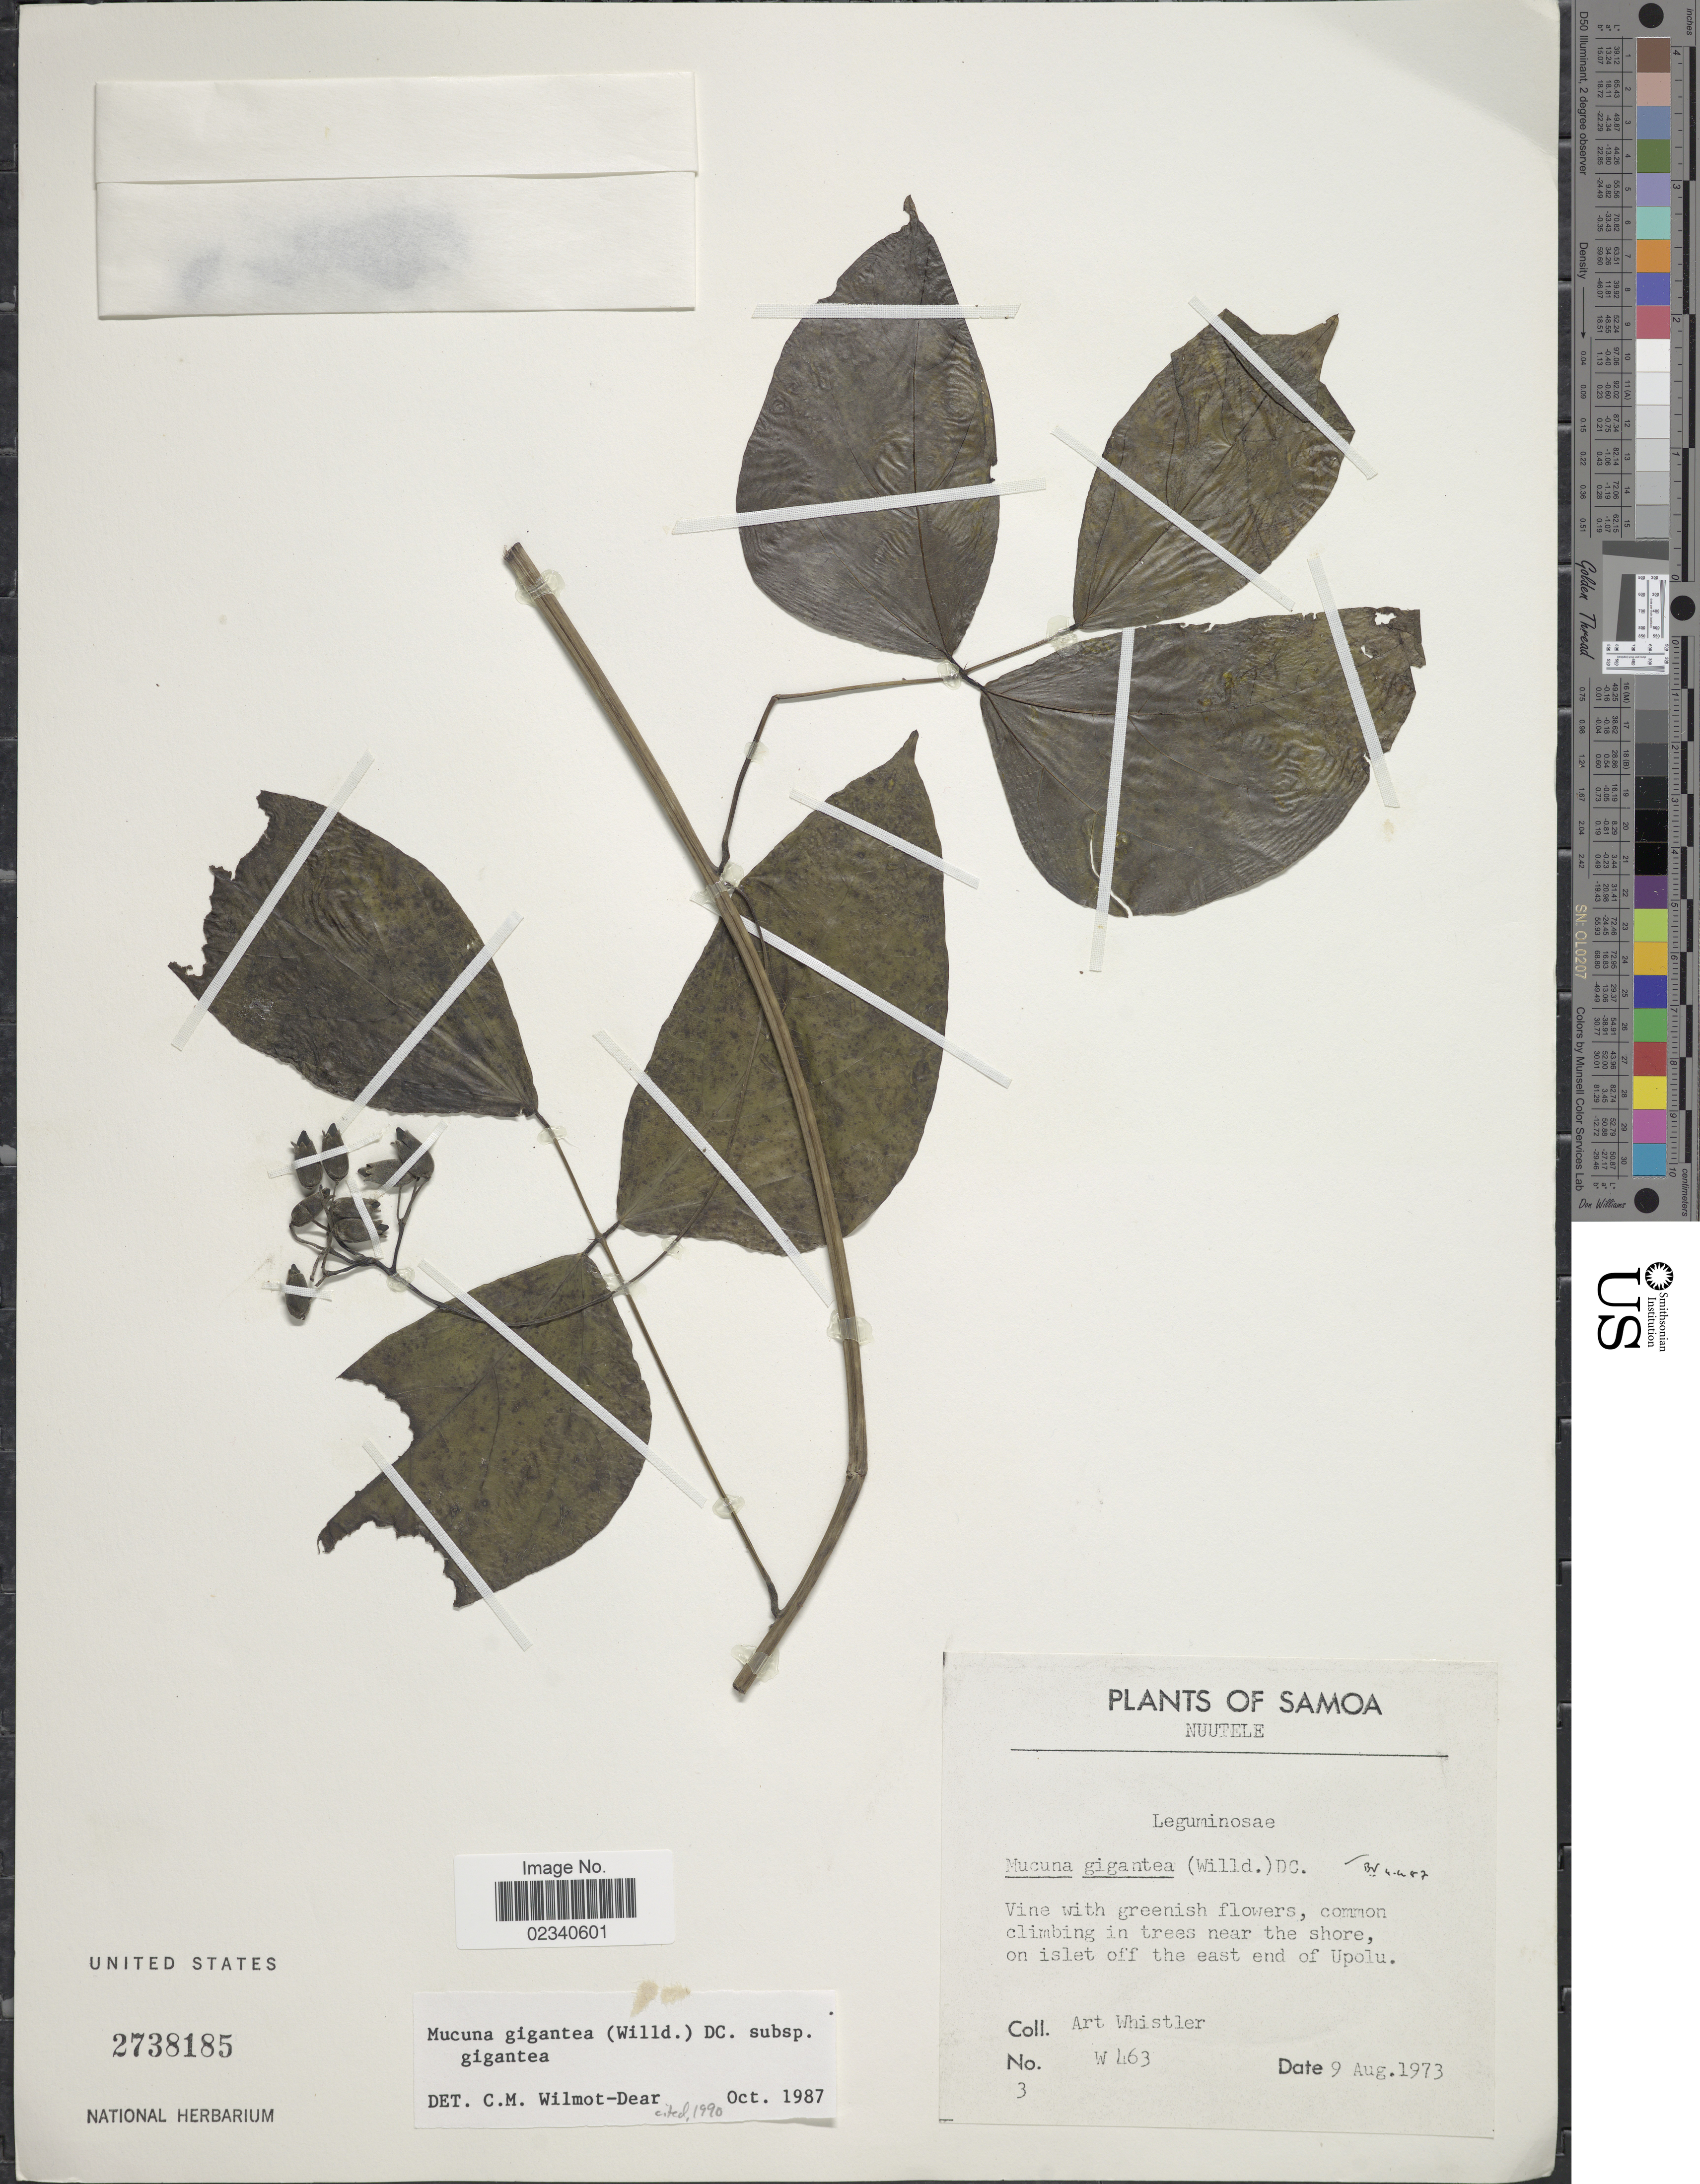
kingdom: Plantae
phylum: Tracheophyta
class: Magnoliopsida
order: Fabales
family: Fabaceae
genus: Mucuna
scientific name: Mucuna gigantea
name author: (Willd.) DC.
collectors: A. Whistler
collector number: W 463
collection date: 1973-08-09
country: Samoa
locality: Nuutele. Samoa, near the shore, on islet off the east end of Upolu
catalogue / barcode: US 2738185